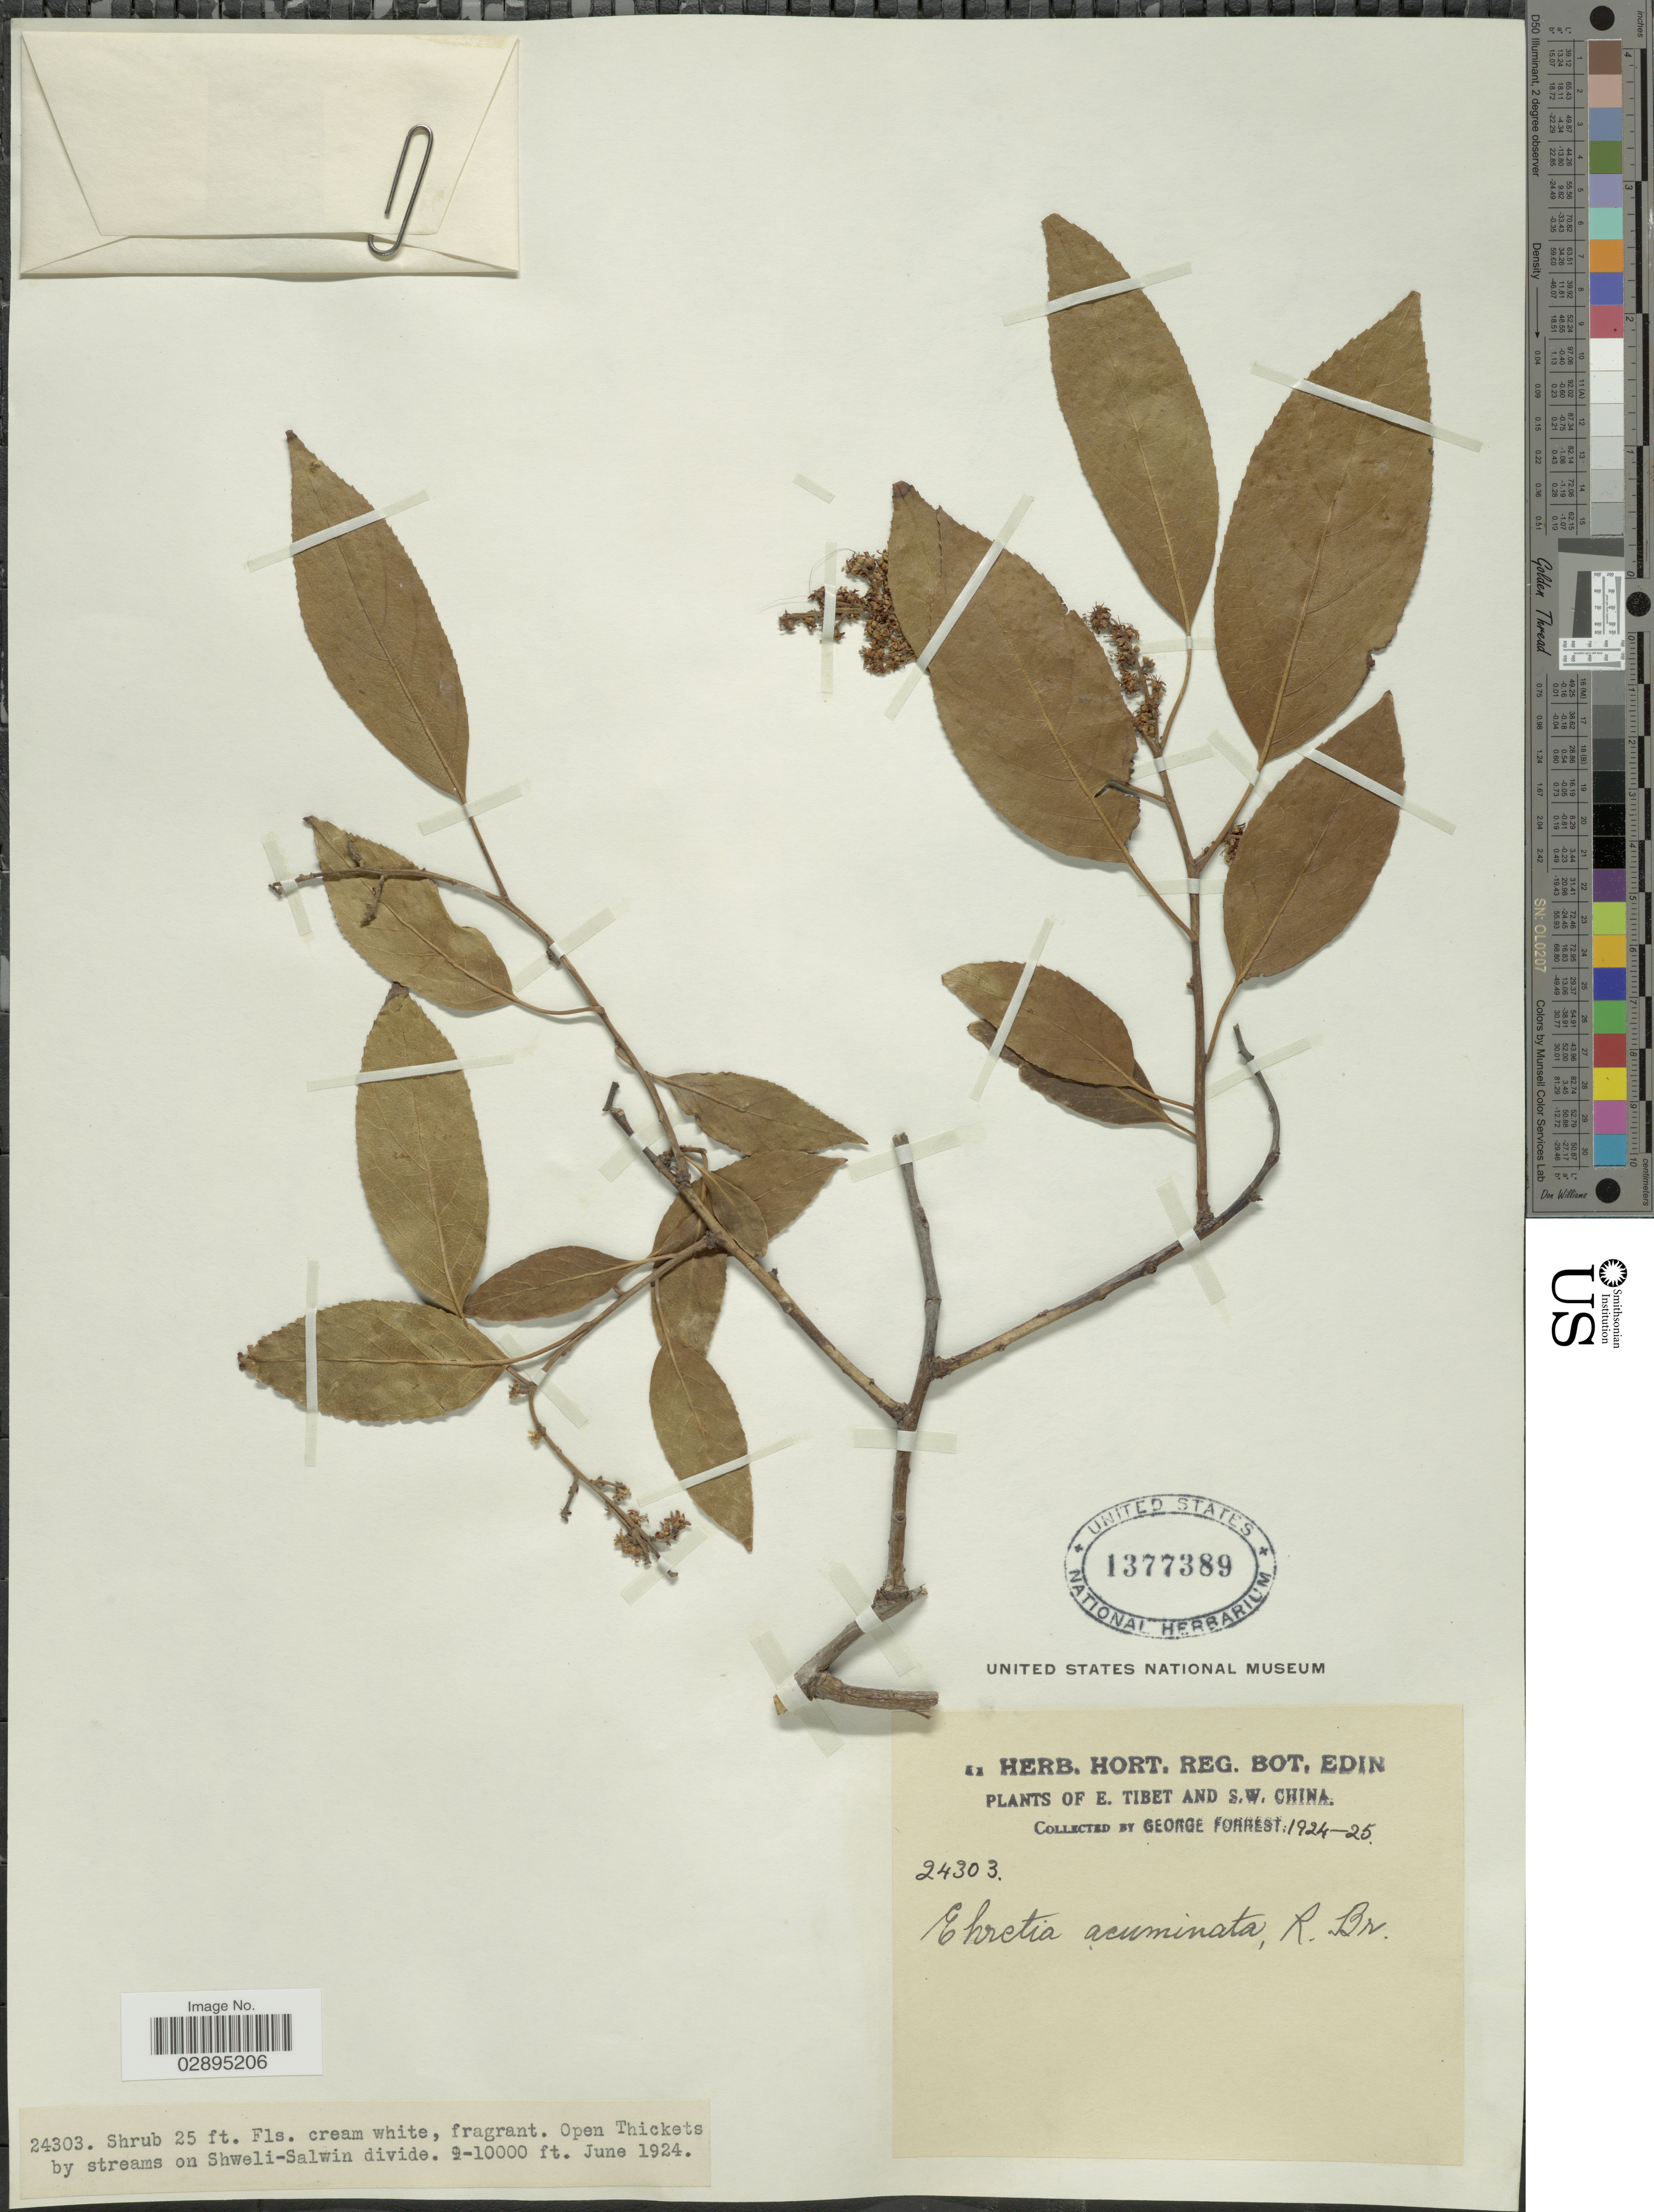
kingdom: Plantae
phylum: Tracheophyta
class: Magnoliopsida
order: Boraginales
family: Ehretiaceae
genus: Ehretia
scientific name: Ehretia acuminata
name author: R. Br.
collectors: G. Forrest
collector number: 24303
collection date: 1924-06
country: China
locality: E. Tibet and S.W. China. Open Thickets by streams on Shweli-Salwin divide.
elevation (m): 2743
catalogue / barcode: US 1377389